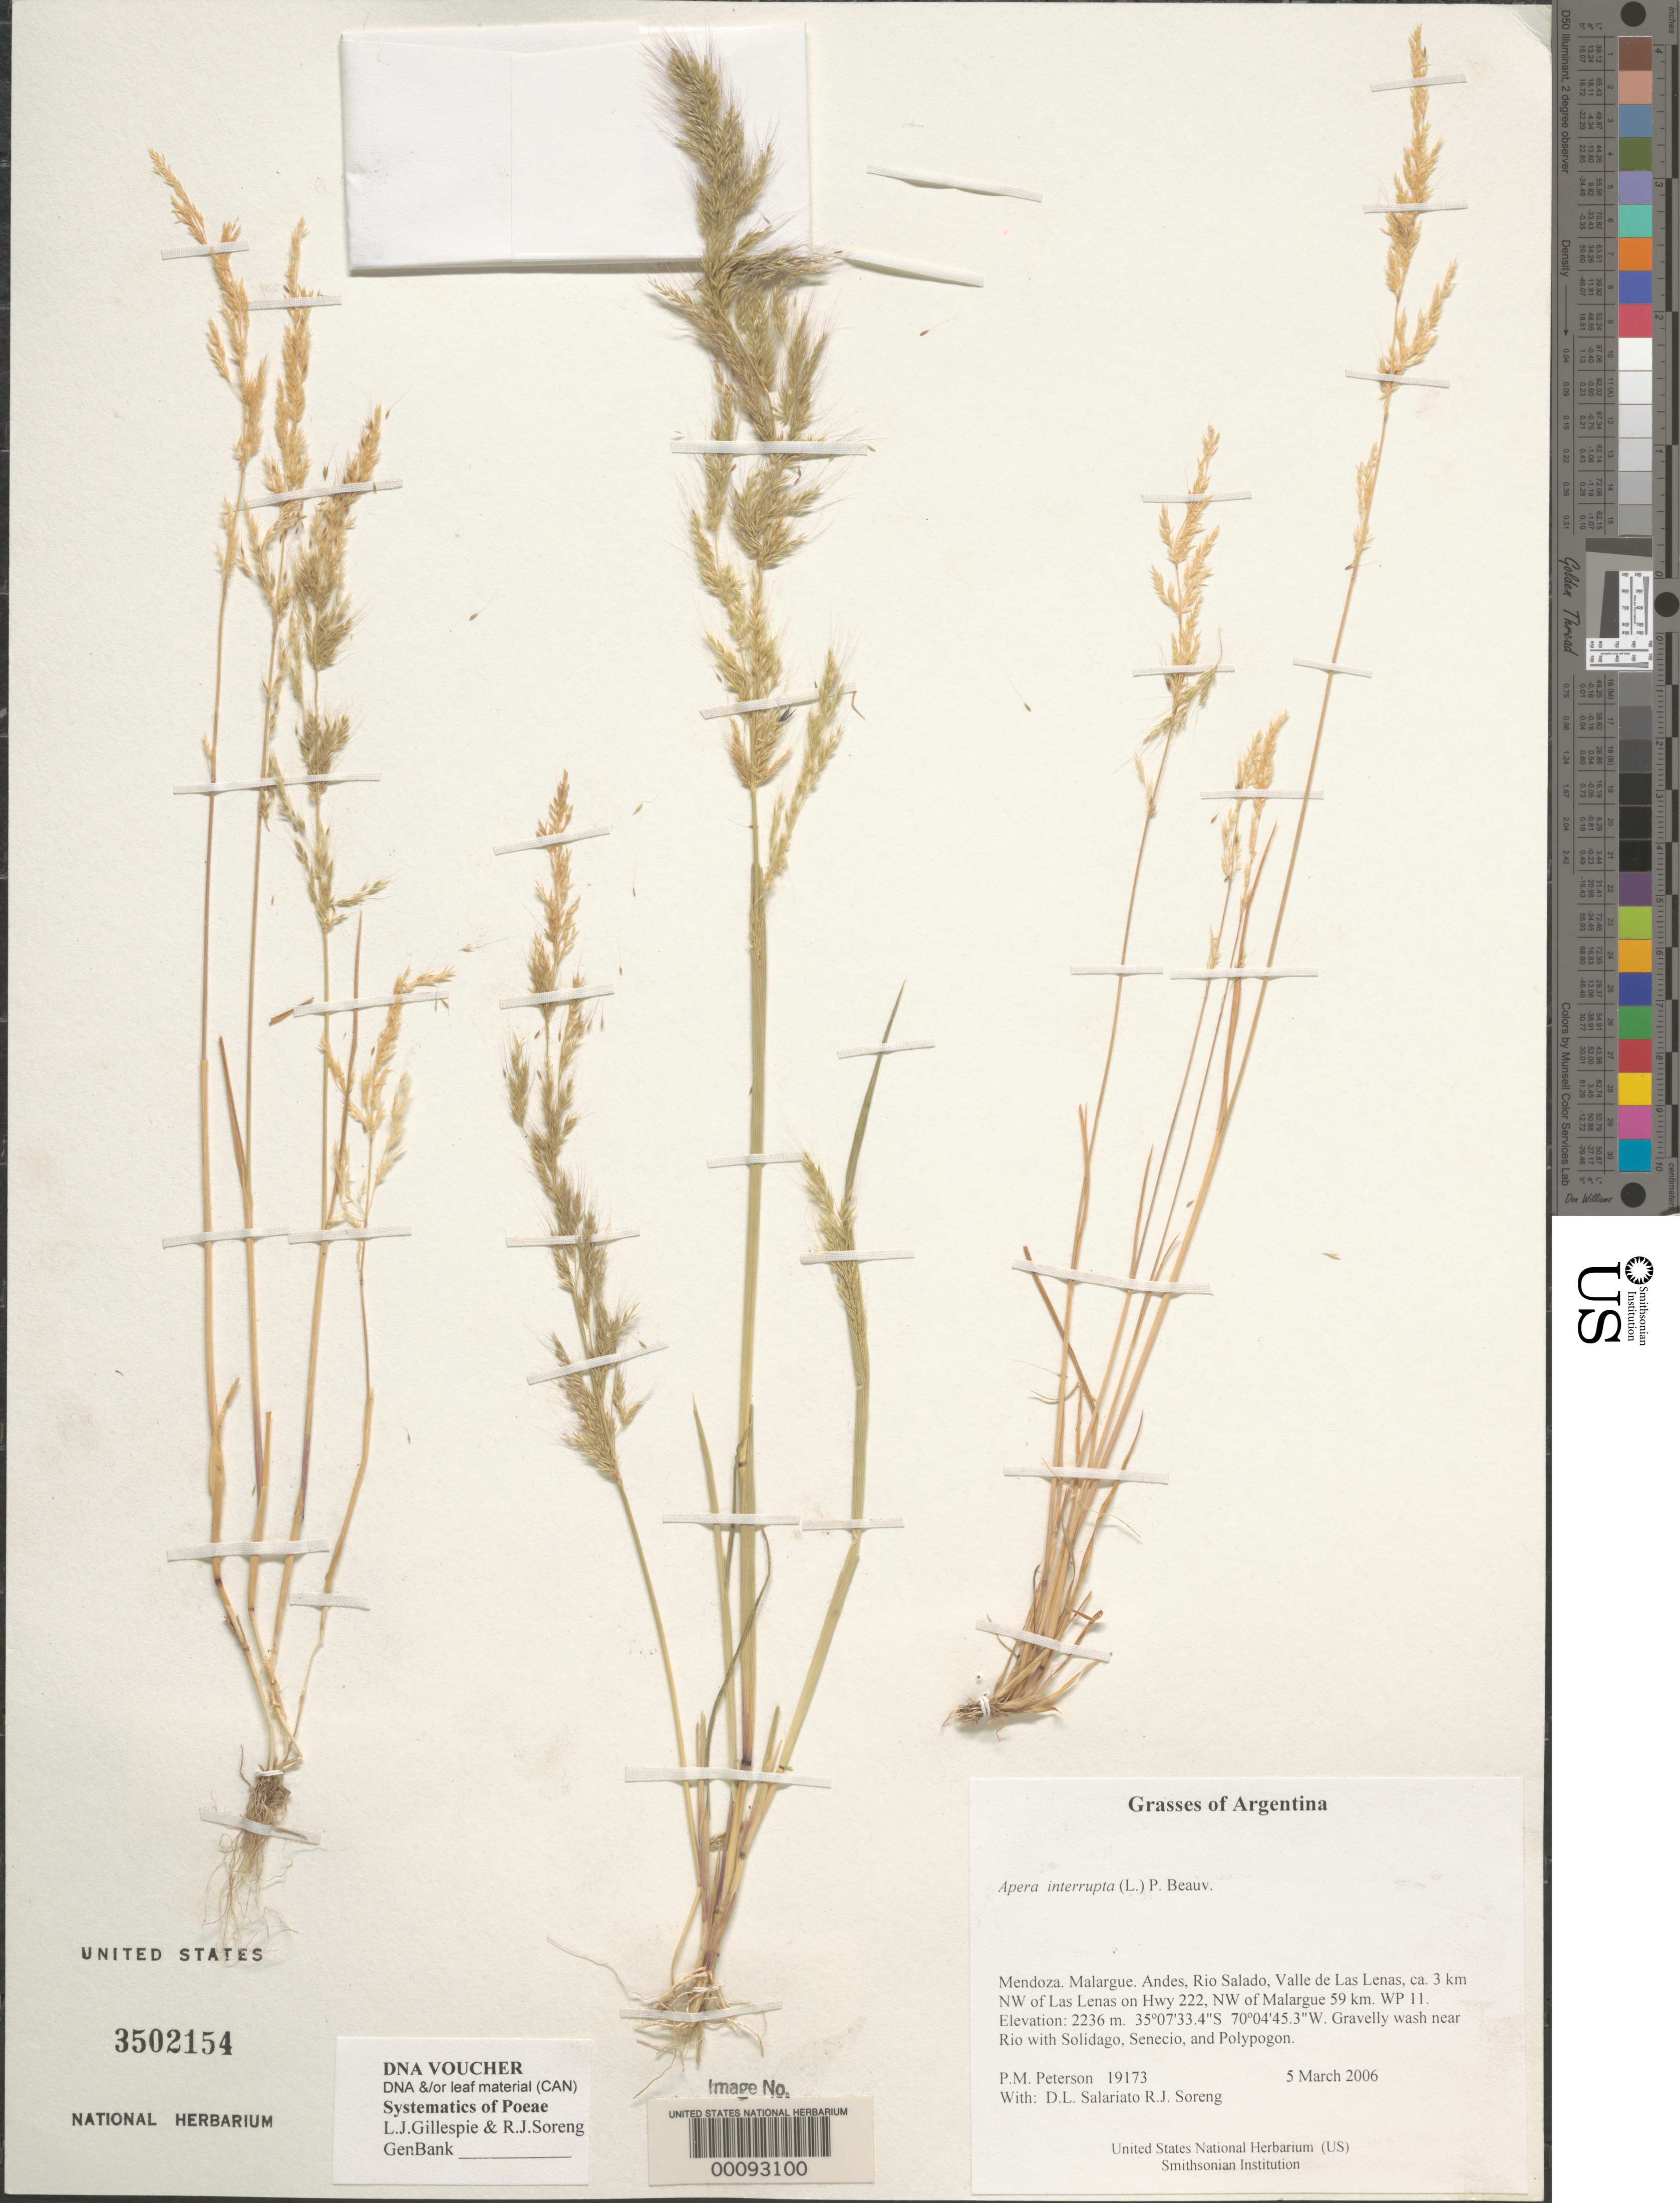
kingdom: Plantae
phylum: Tracheophyta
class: Liliopsida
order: Poales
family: Poaceae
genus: Apera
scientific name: Apera interrupta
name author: (L.) P. Beauv.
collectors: P. M. Peterson, R. J. Soreng, D. Salariato & A. Panizza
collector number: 19173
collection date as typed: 05 Mar 2006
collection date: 2006-03-05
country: Argentina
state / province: Mendoza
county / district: Malargue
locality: Andes, Rio Salado, Valle de Las Lenas, ca. 3 km NW of Las Lenas on Hwy 222, NW of Malargue 59 km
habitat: Gravelly wash near Rio with Solidago, Senecio, and Polypogon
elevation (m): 2236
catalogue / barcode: US 3502154